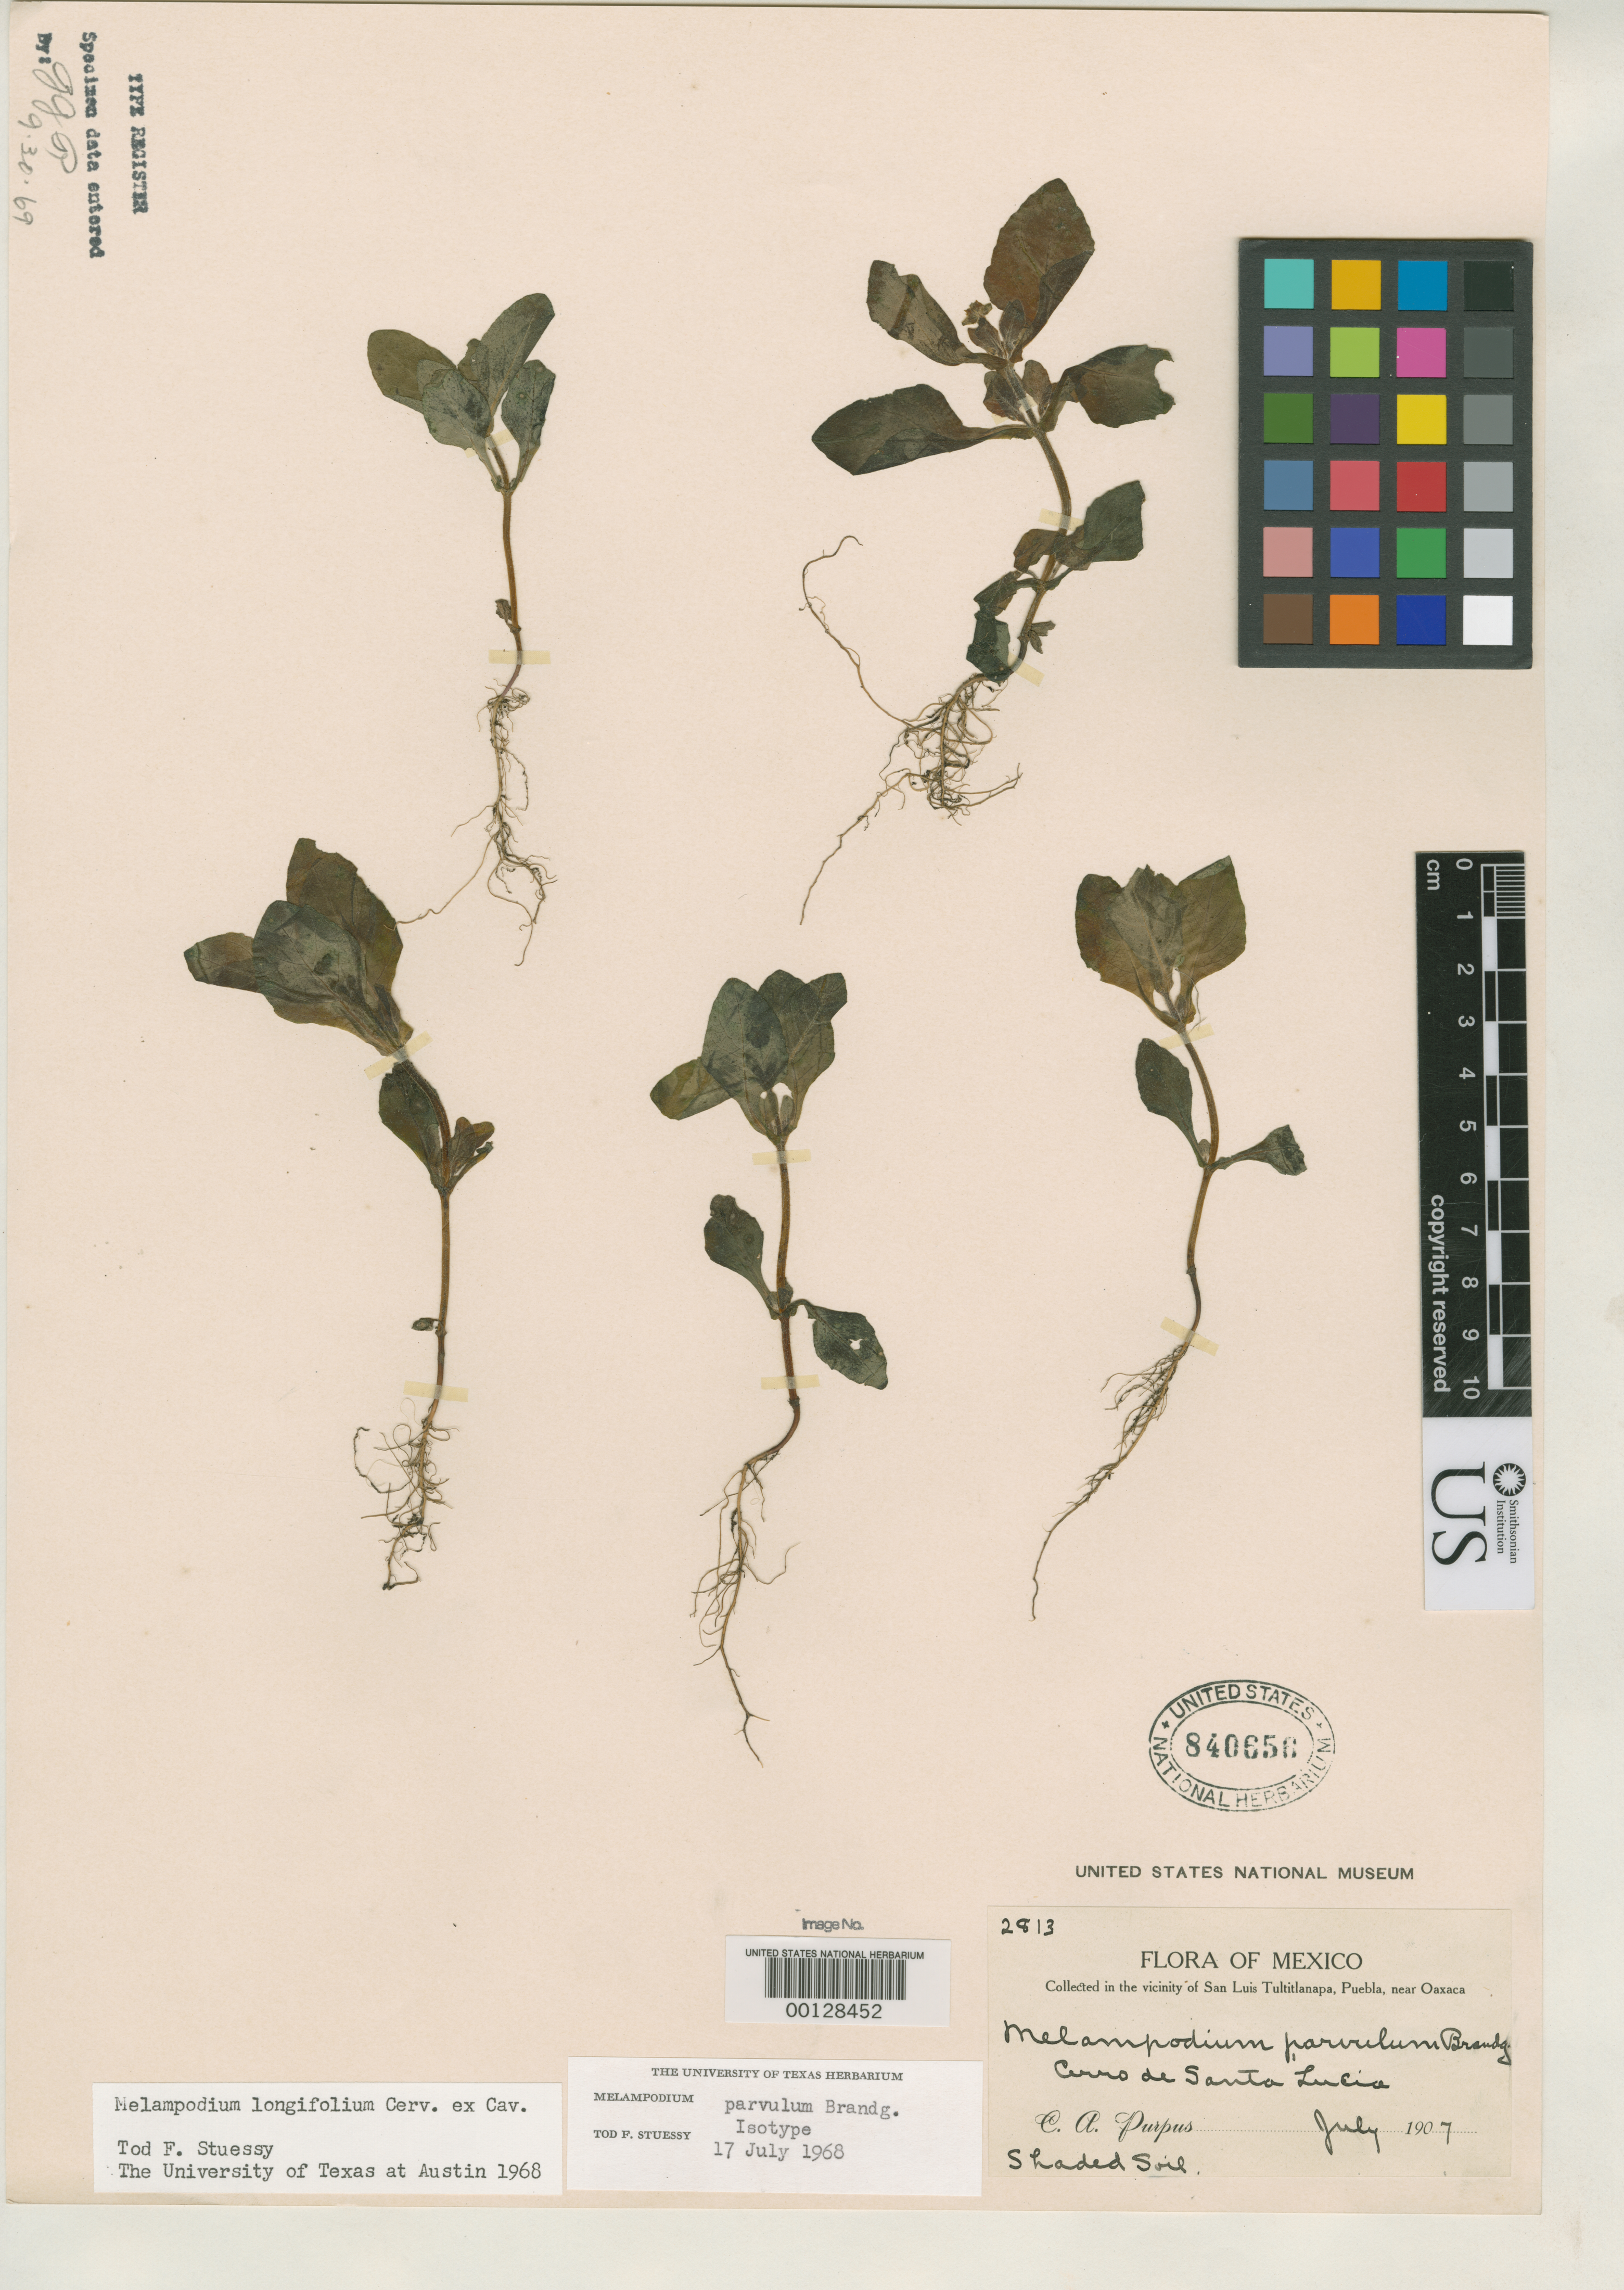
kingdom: Plantae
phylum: Tracheophyta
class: Magnoliopsida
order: Asterales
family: Asteraceae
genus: Melampodium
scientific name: Melampodium parvulum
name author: Brandegee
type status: Isotype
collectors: C. A. Purpus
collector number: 2813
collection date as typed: Jul 1907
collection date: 1907-07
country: Mexico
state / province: Puebla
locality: Cerro Santa Lucia.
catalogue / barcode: US 840656